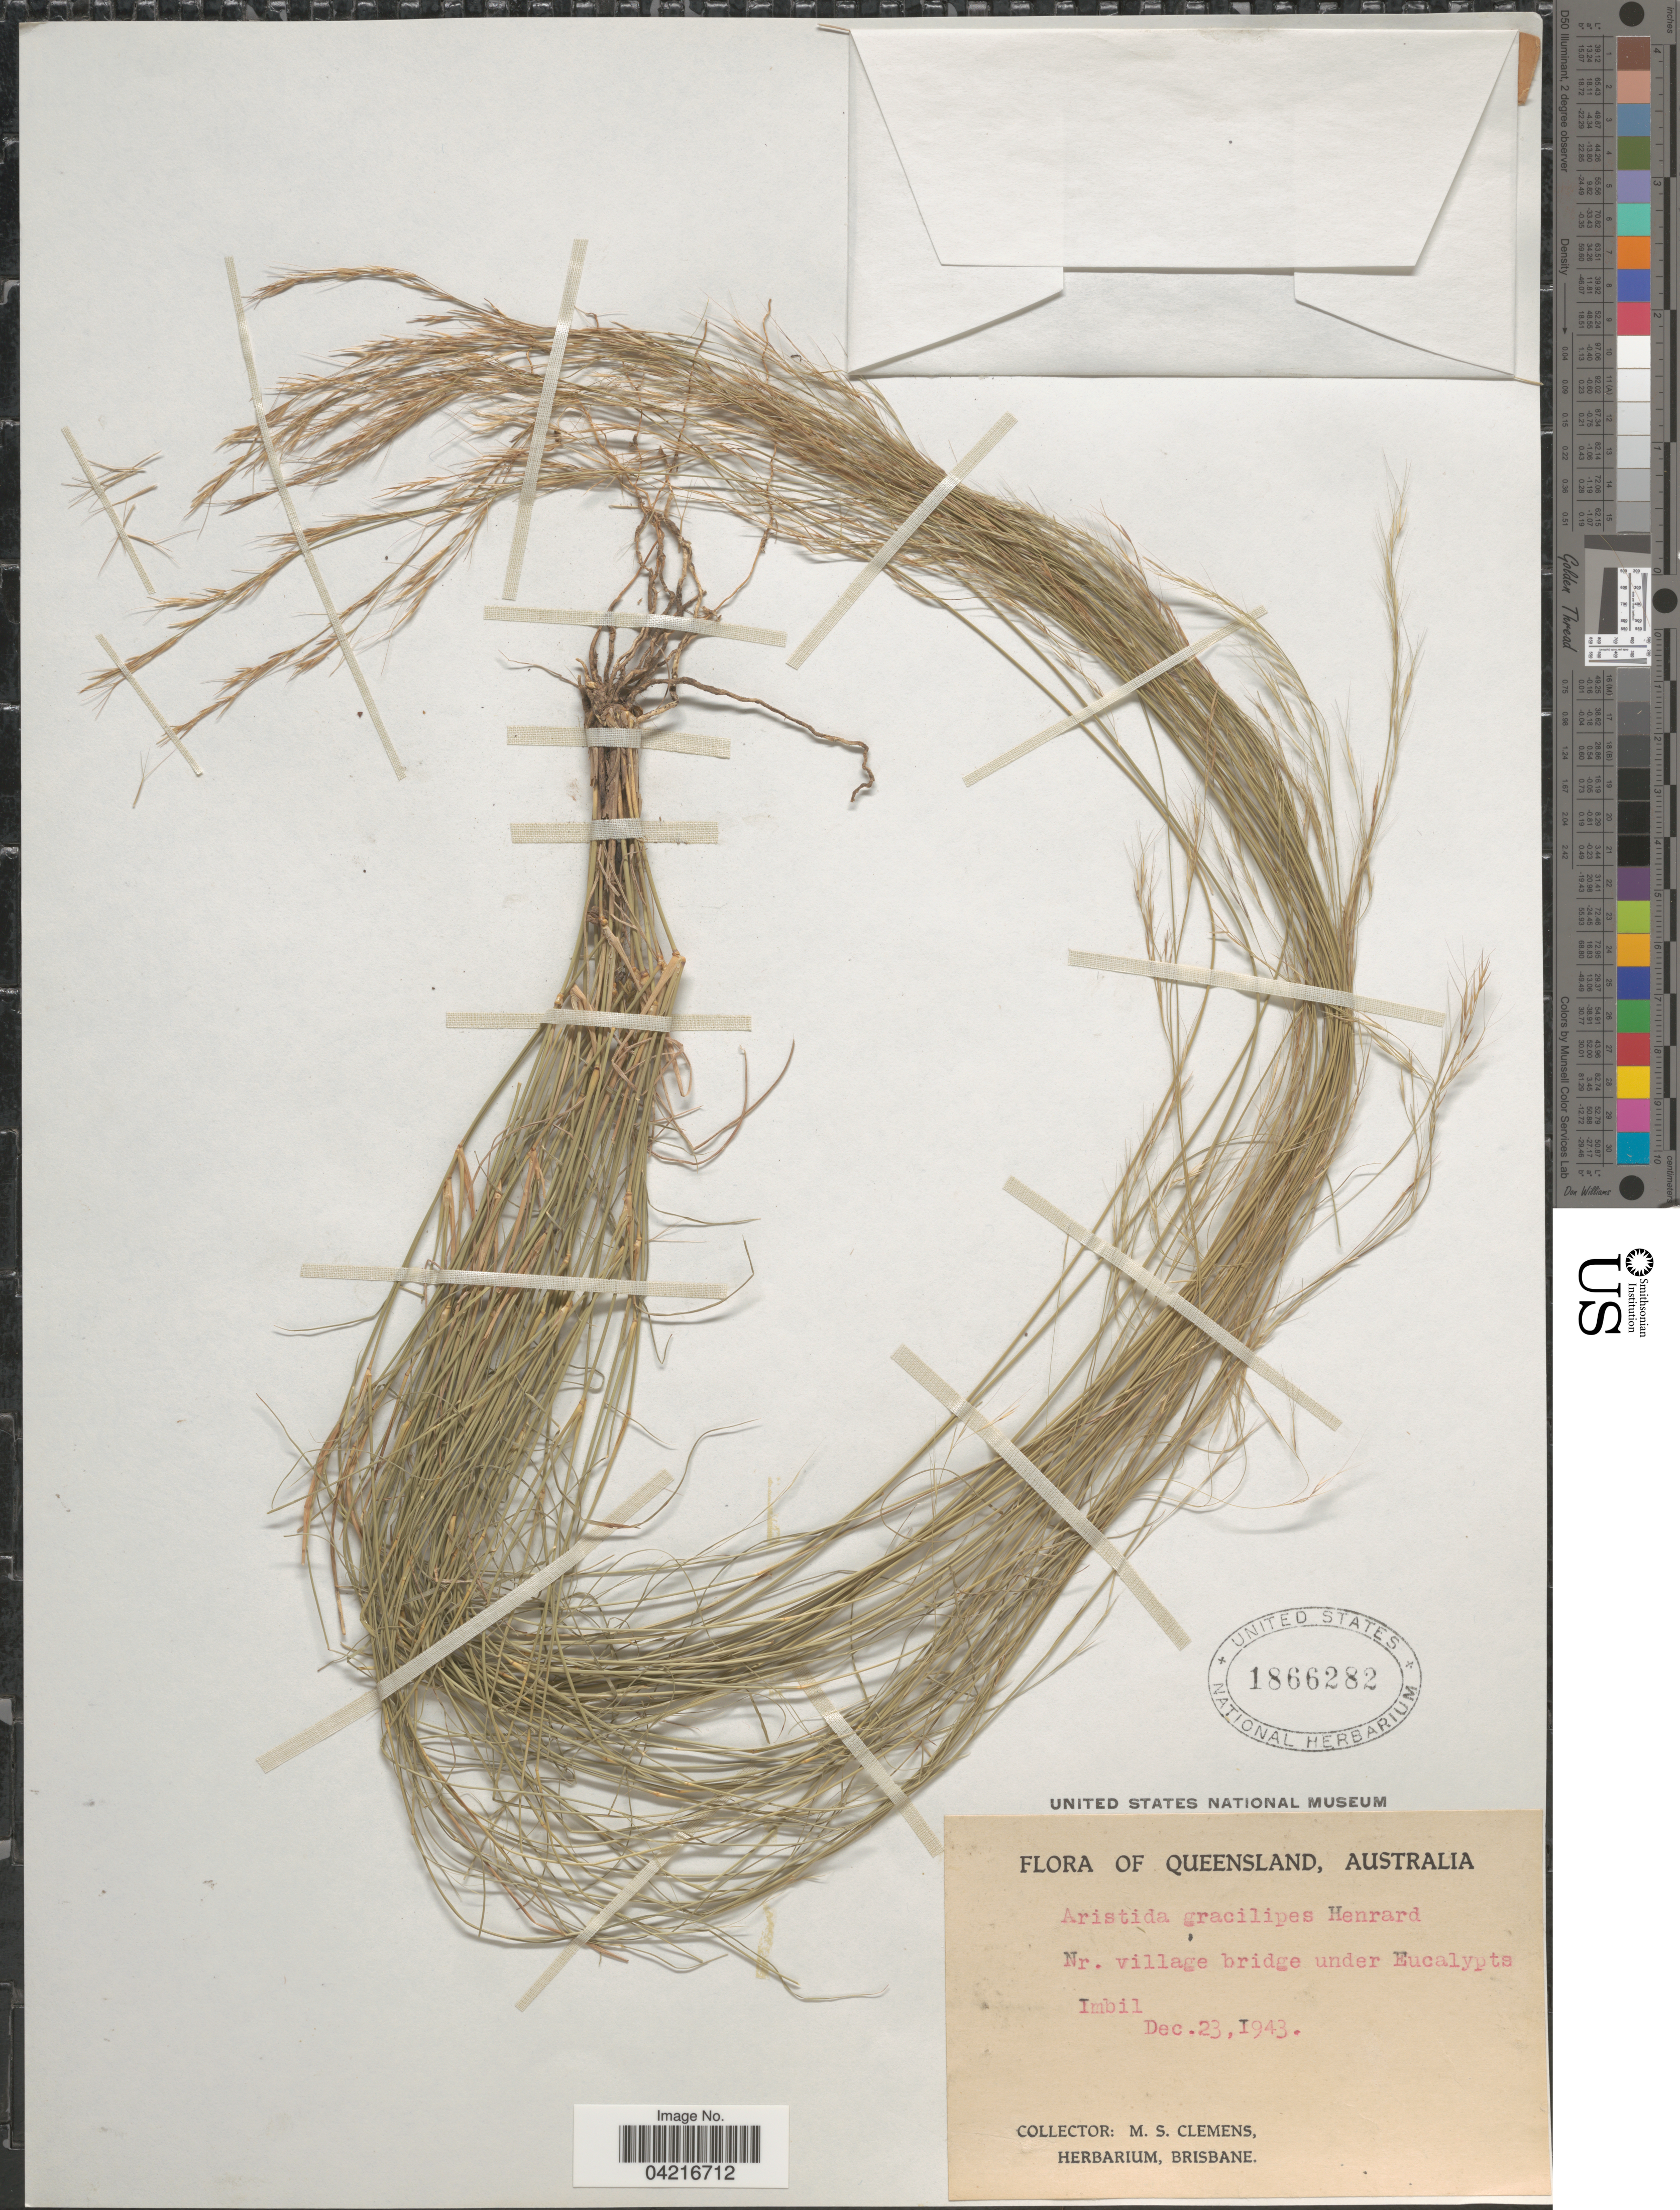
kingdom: Plantae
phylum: Tracheophyta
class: Liliopsida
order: Poales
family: Poaceae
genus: Aristida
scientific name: Aristida gracilipes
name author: (Domin) Henr.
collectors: M. S. Clemens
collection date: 1943-12-23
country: Australia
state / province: Queensland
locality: Nr. village bridge under Eucalyptus Imbil.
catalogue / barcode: US 1866282